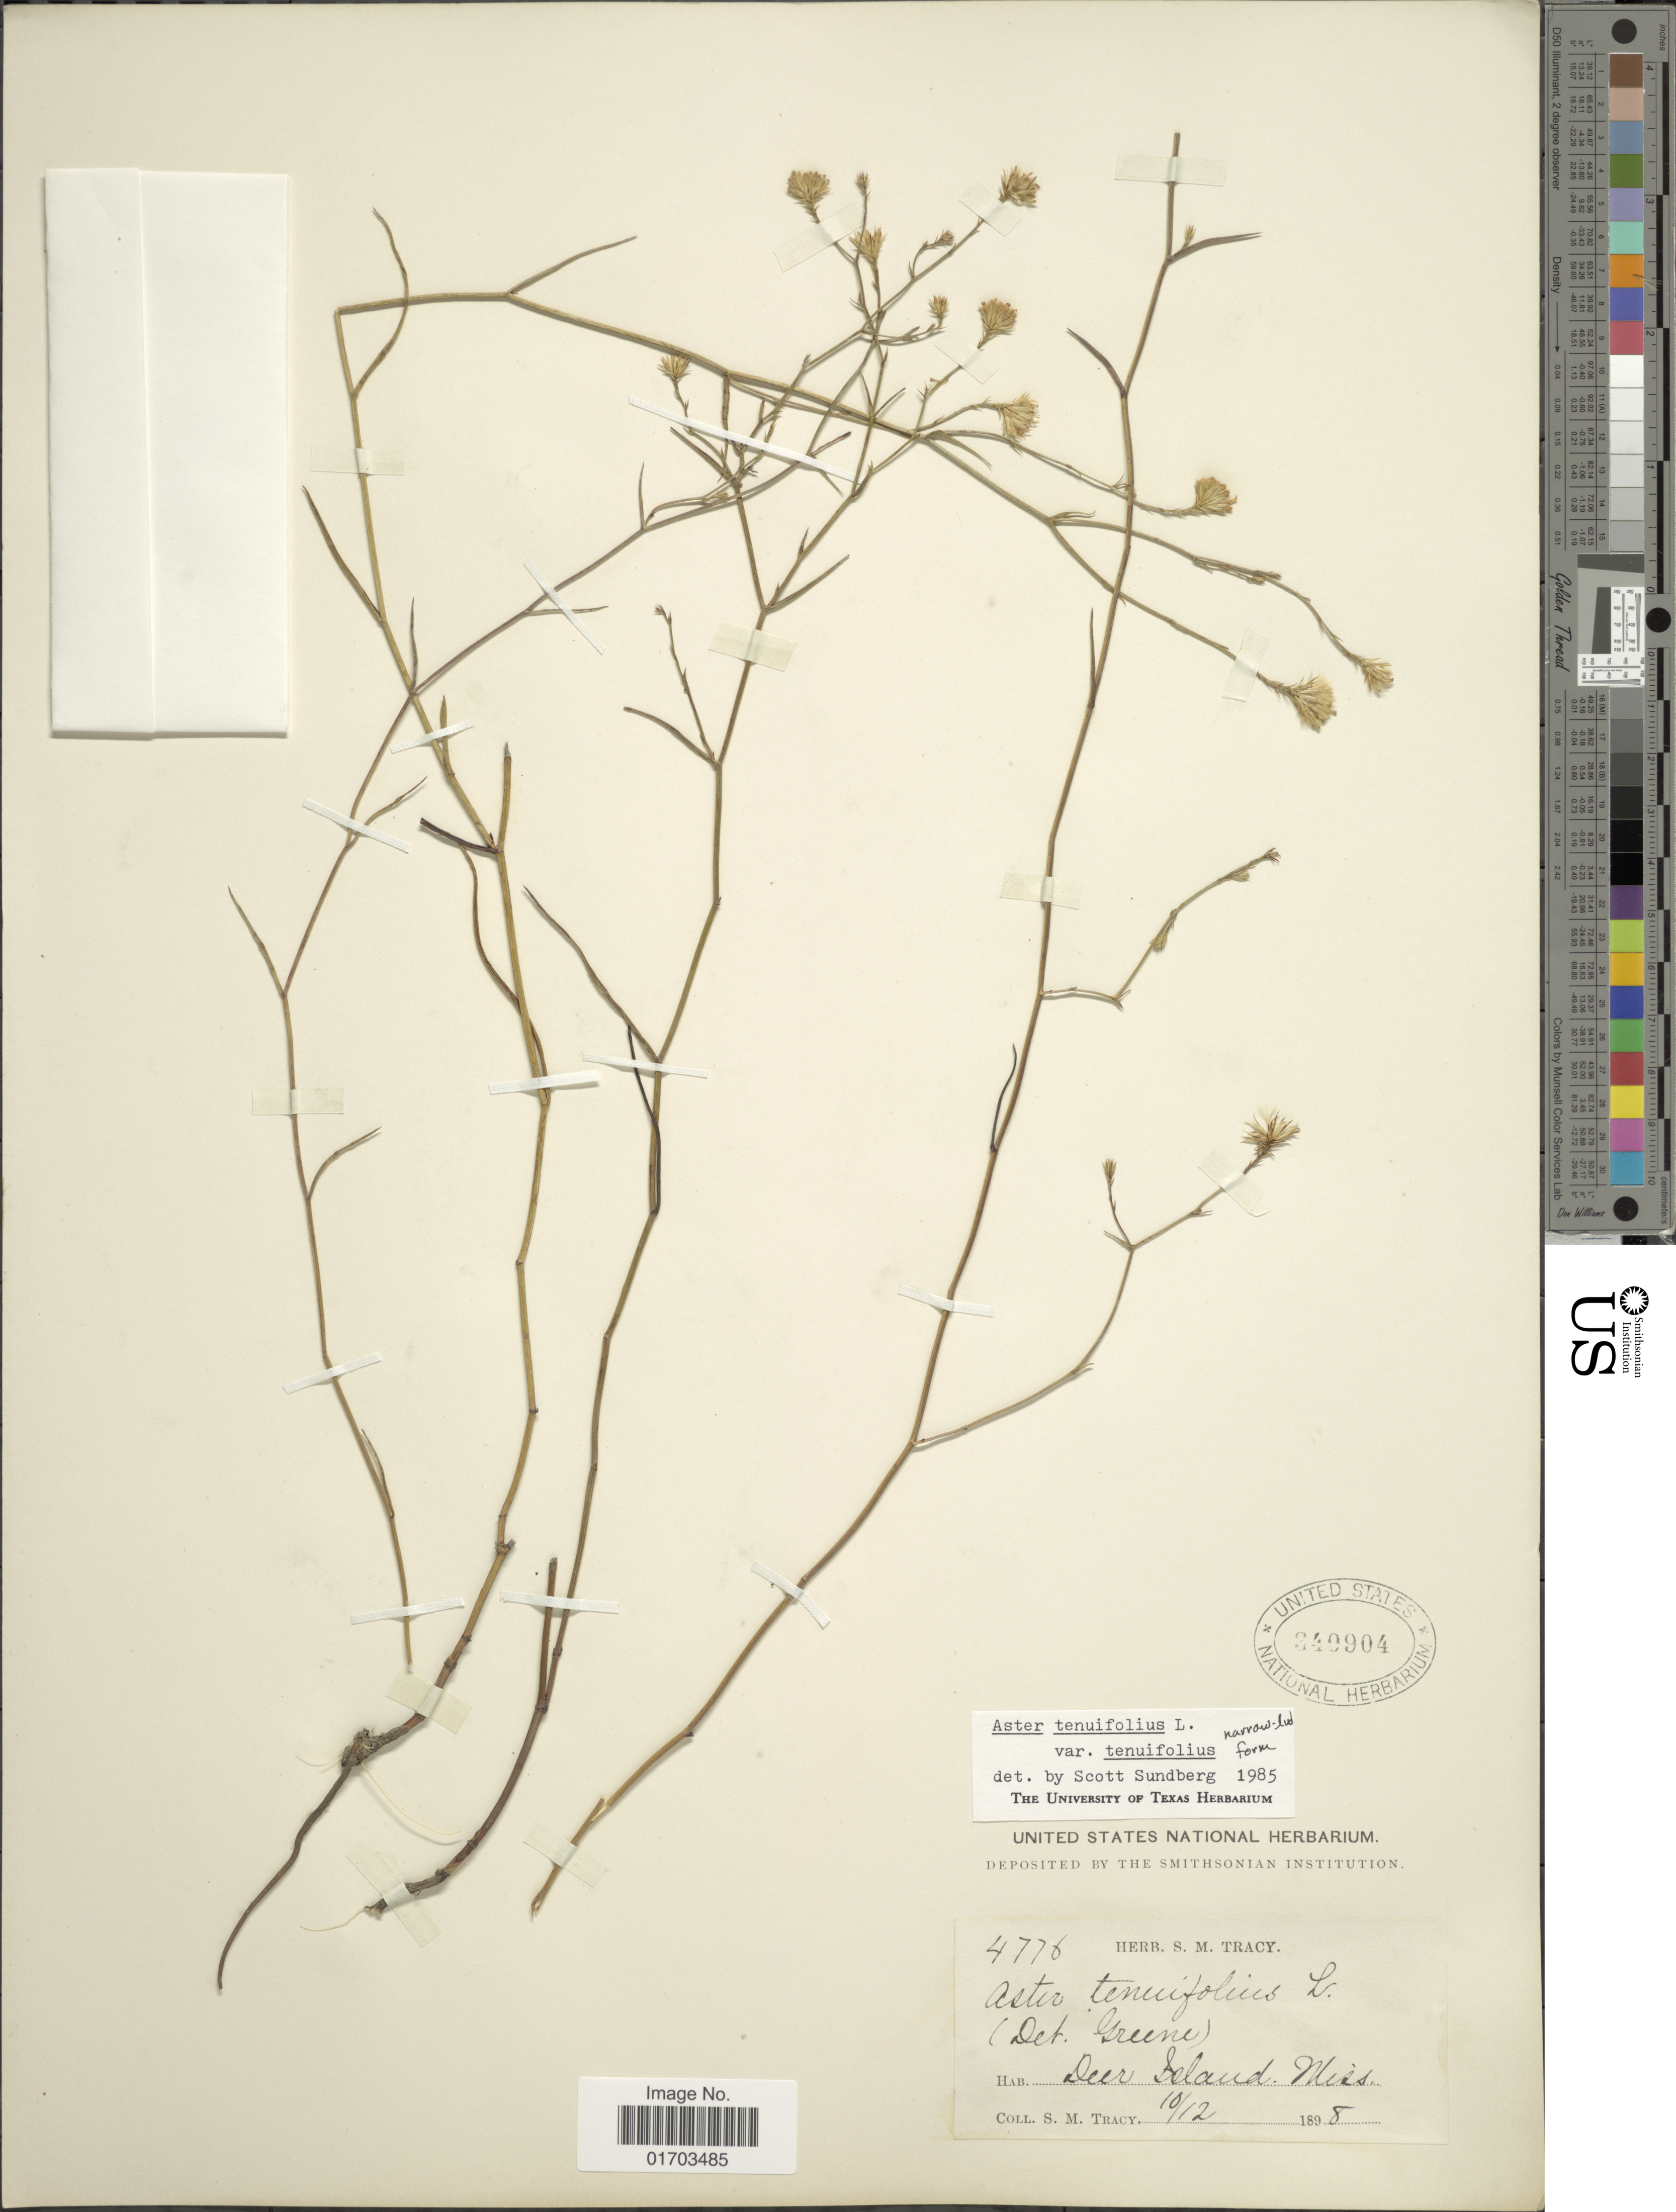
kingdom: Plantae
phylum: Tracheophyta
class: Magnoliopsida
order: Asterales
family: Asteraceae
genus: Symphyotrichum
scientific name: Symphyotrichum tenuifolium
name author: (L.) G.L. Nesom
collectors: S. M. Tracy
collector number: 4776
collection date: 1898-10-12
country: United States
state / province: Mississippi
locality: Deer Island.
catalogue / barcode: US 340904